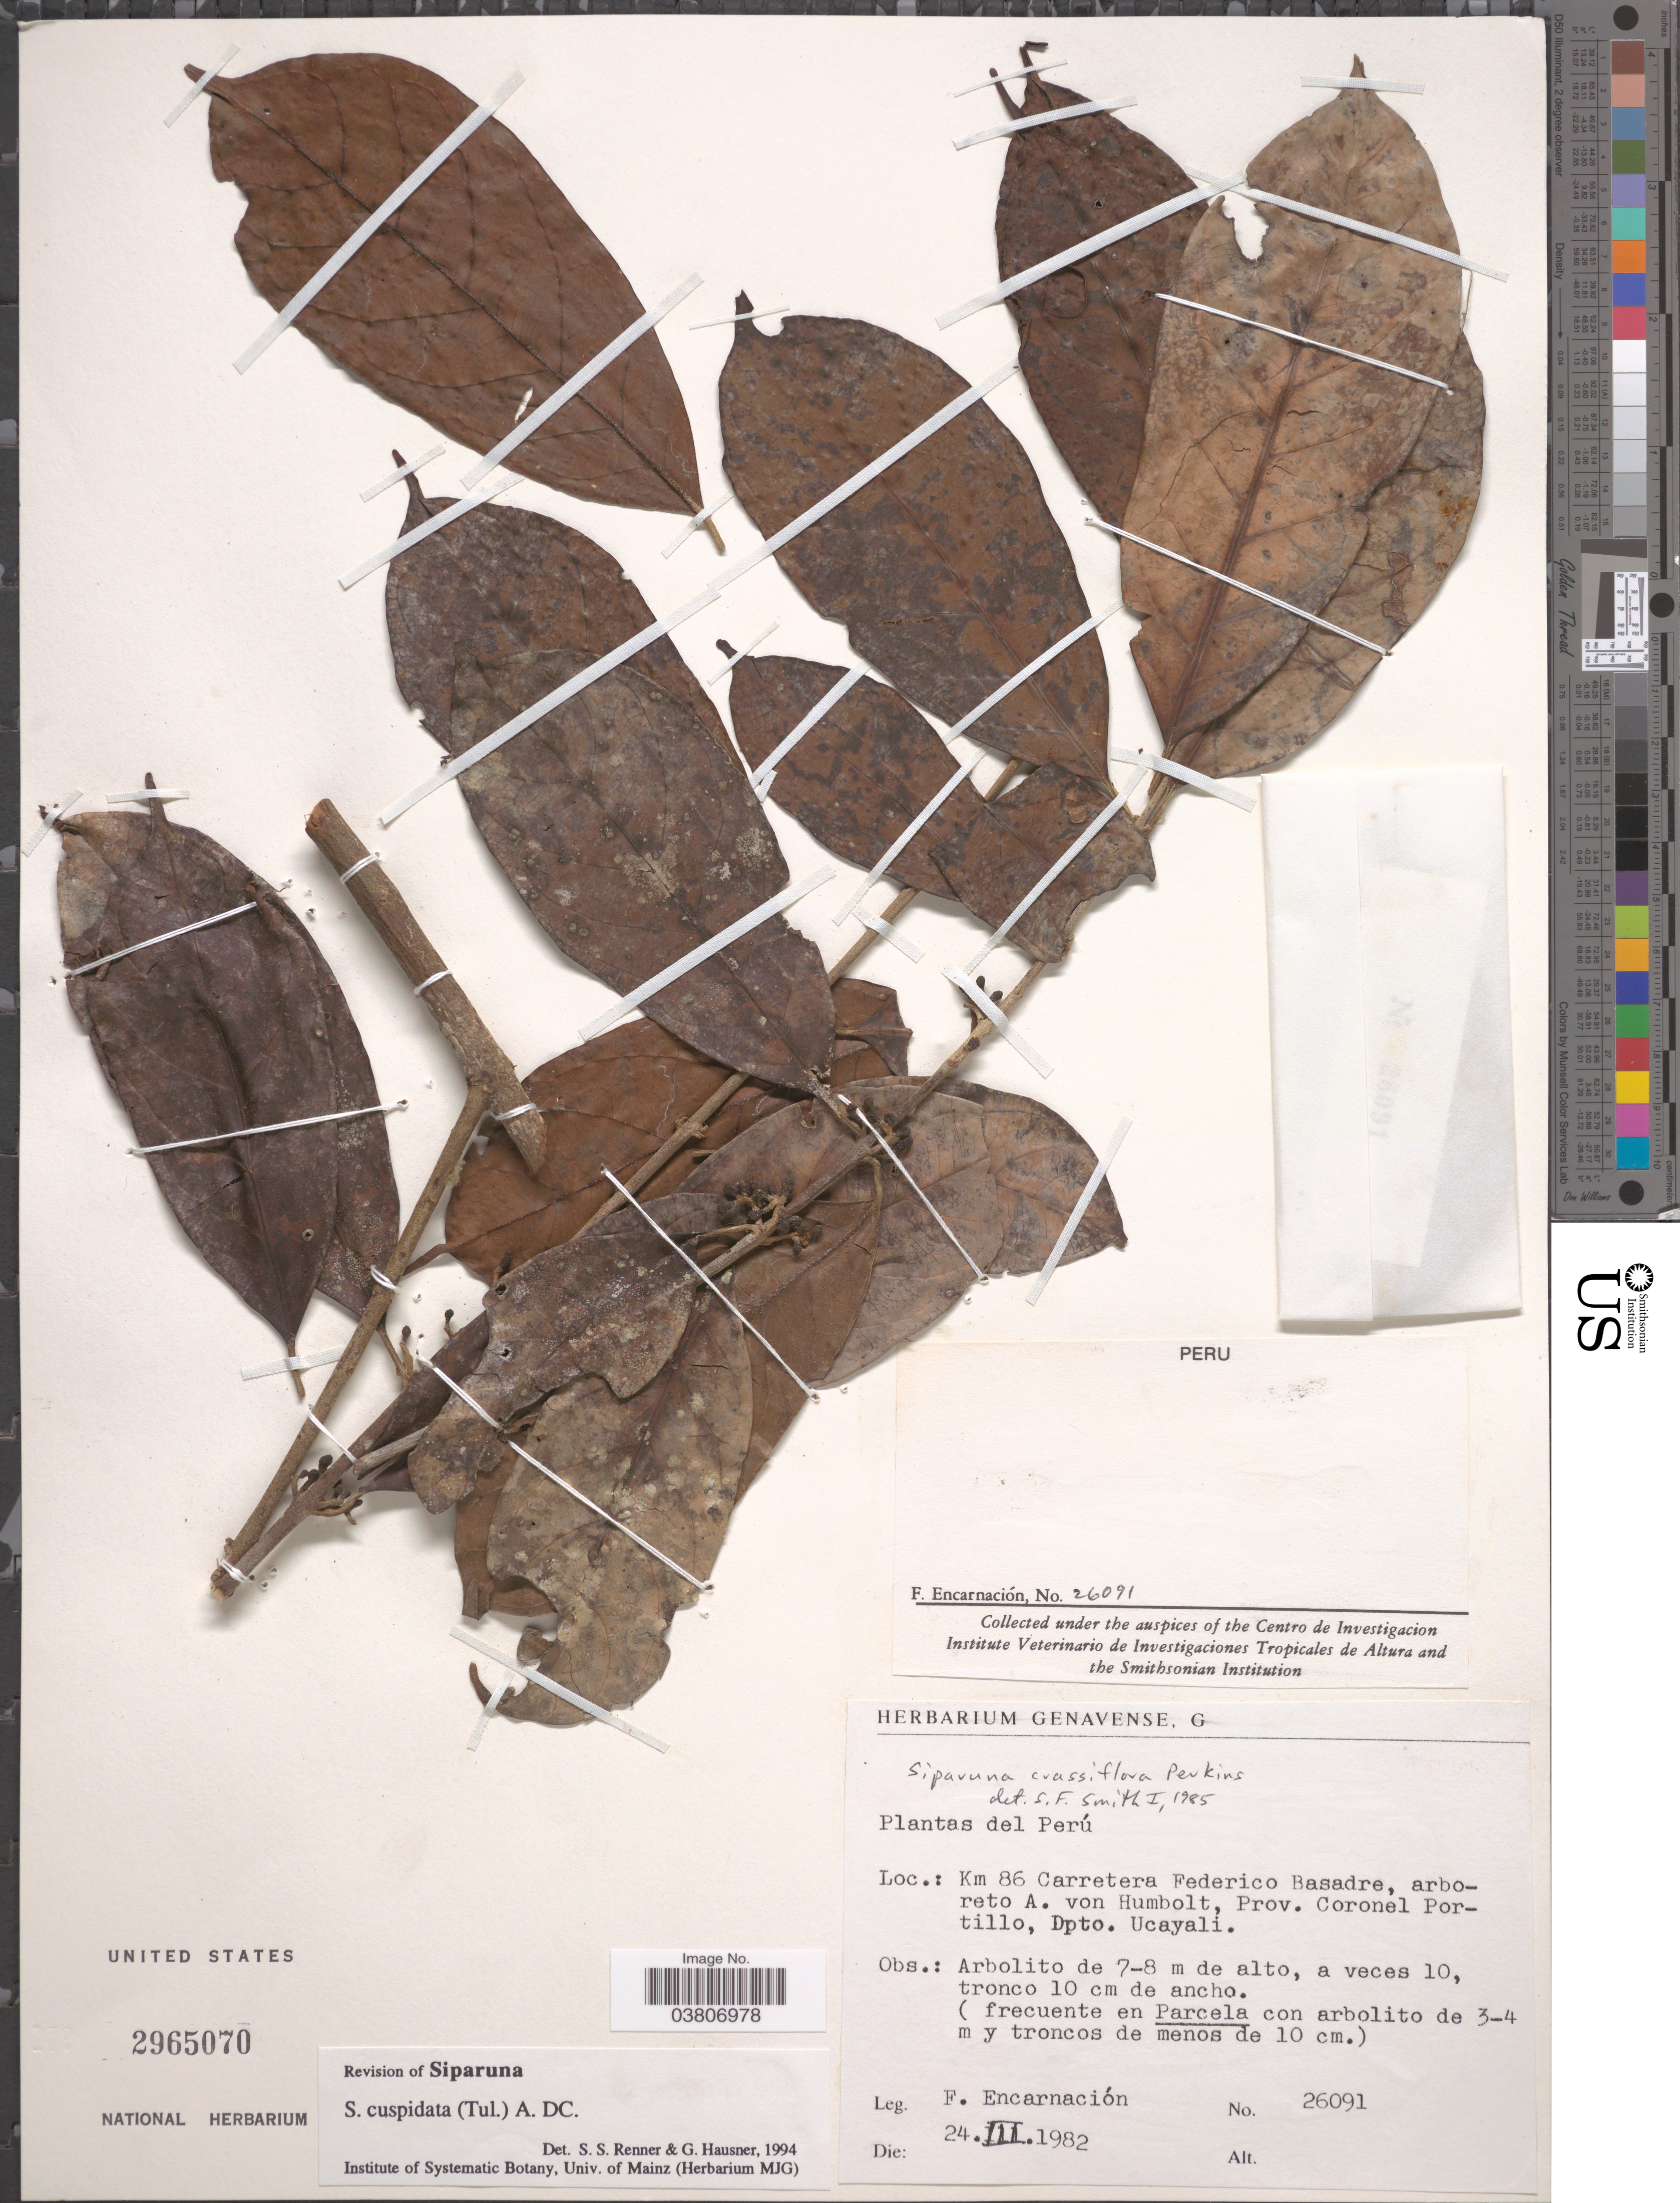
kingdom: Plantae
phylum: Tracheophyta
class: Magnoliopsida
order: Laurales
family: Siparunaceae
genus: Siparuna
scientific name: Siparuna cuspidata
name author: (Tul.) A. DC.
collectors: F. Encarnación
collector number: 26091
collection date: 1982-03-24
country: Peru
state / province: Ucayali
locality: Km 86 Carretera Federico Basadre, arboreto A. von Humbolt, Prov. Coronel Portillo, Dpto. Ucayali.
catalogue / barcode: US 2965070